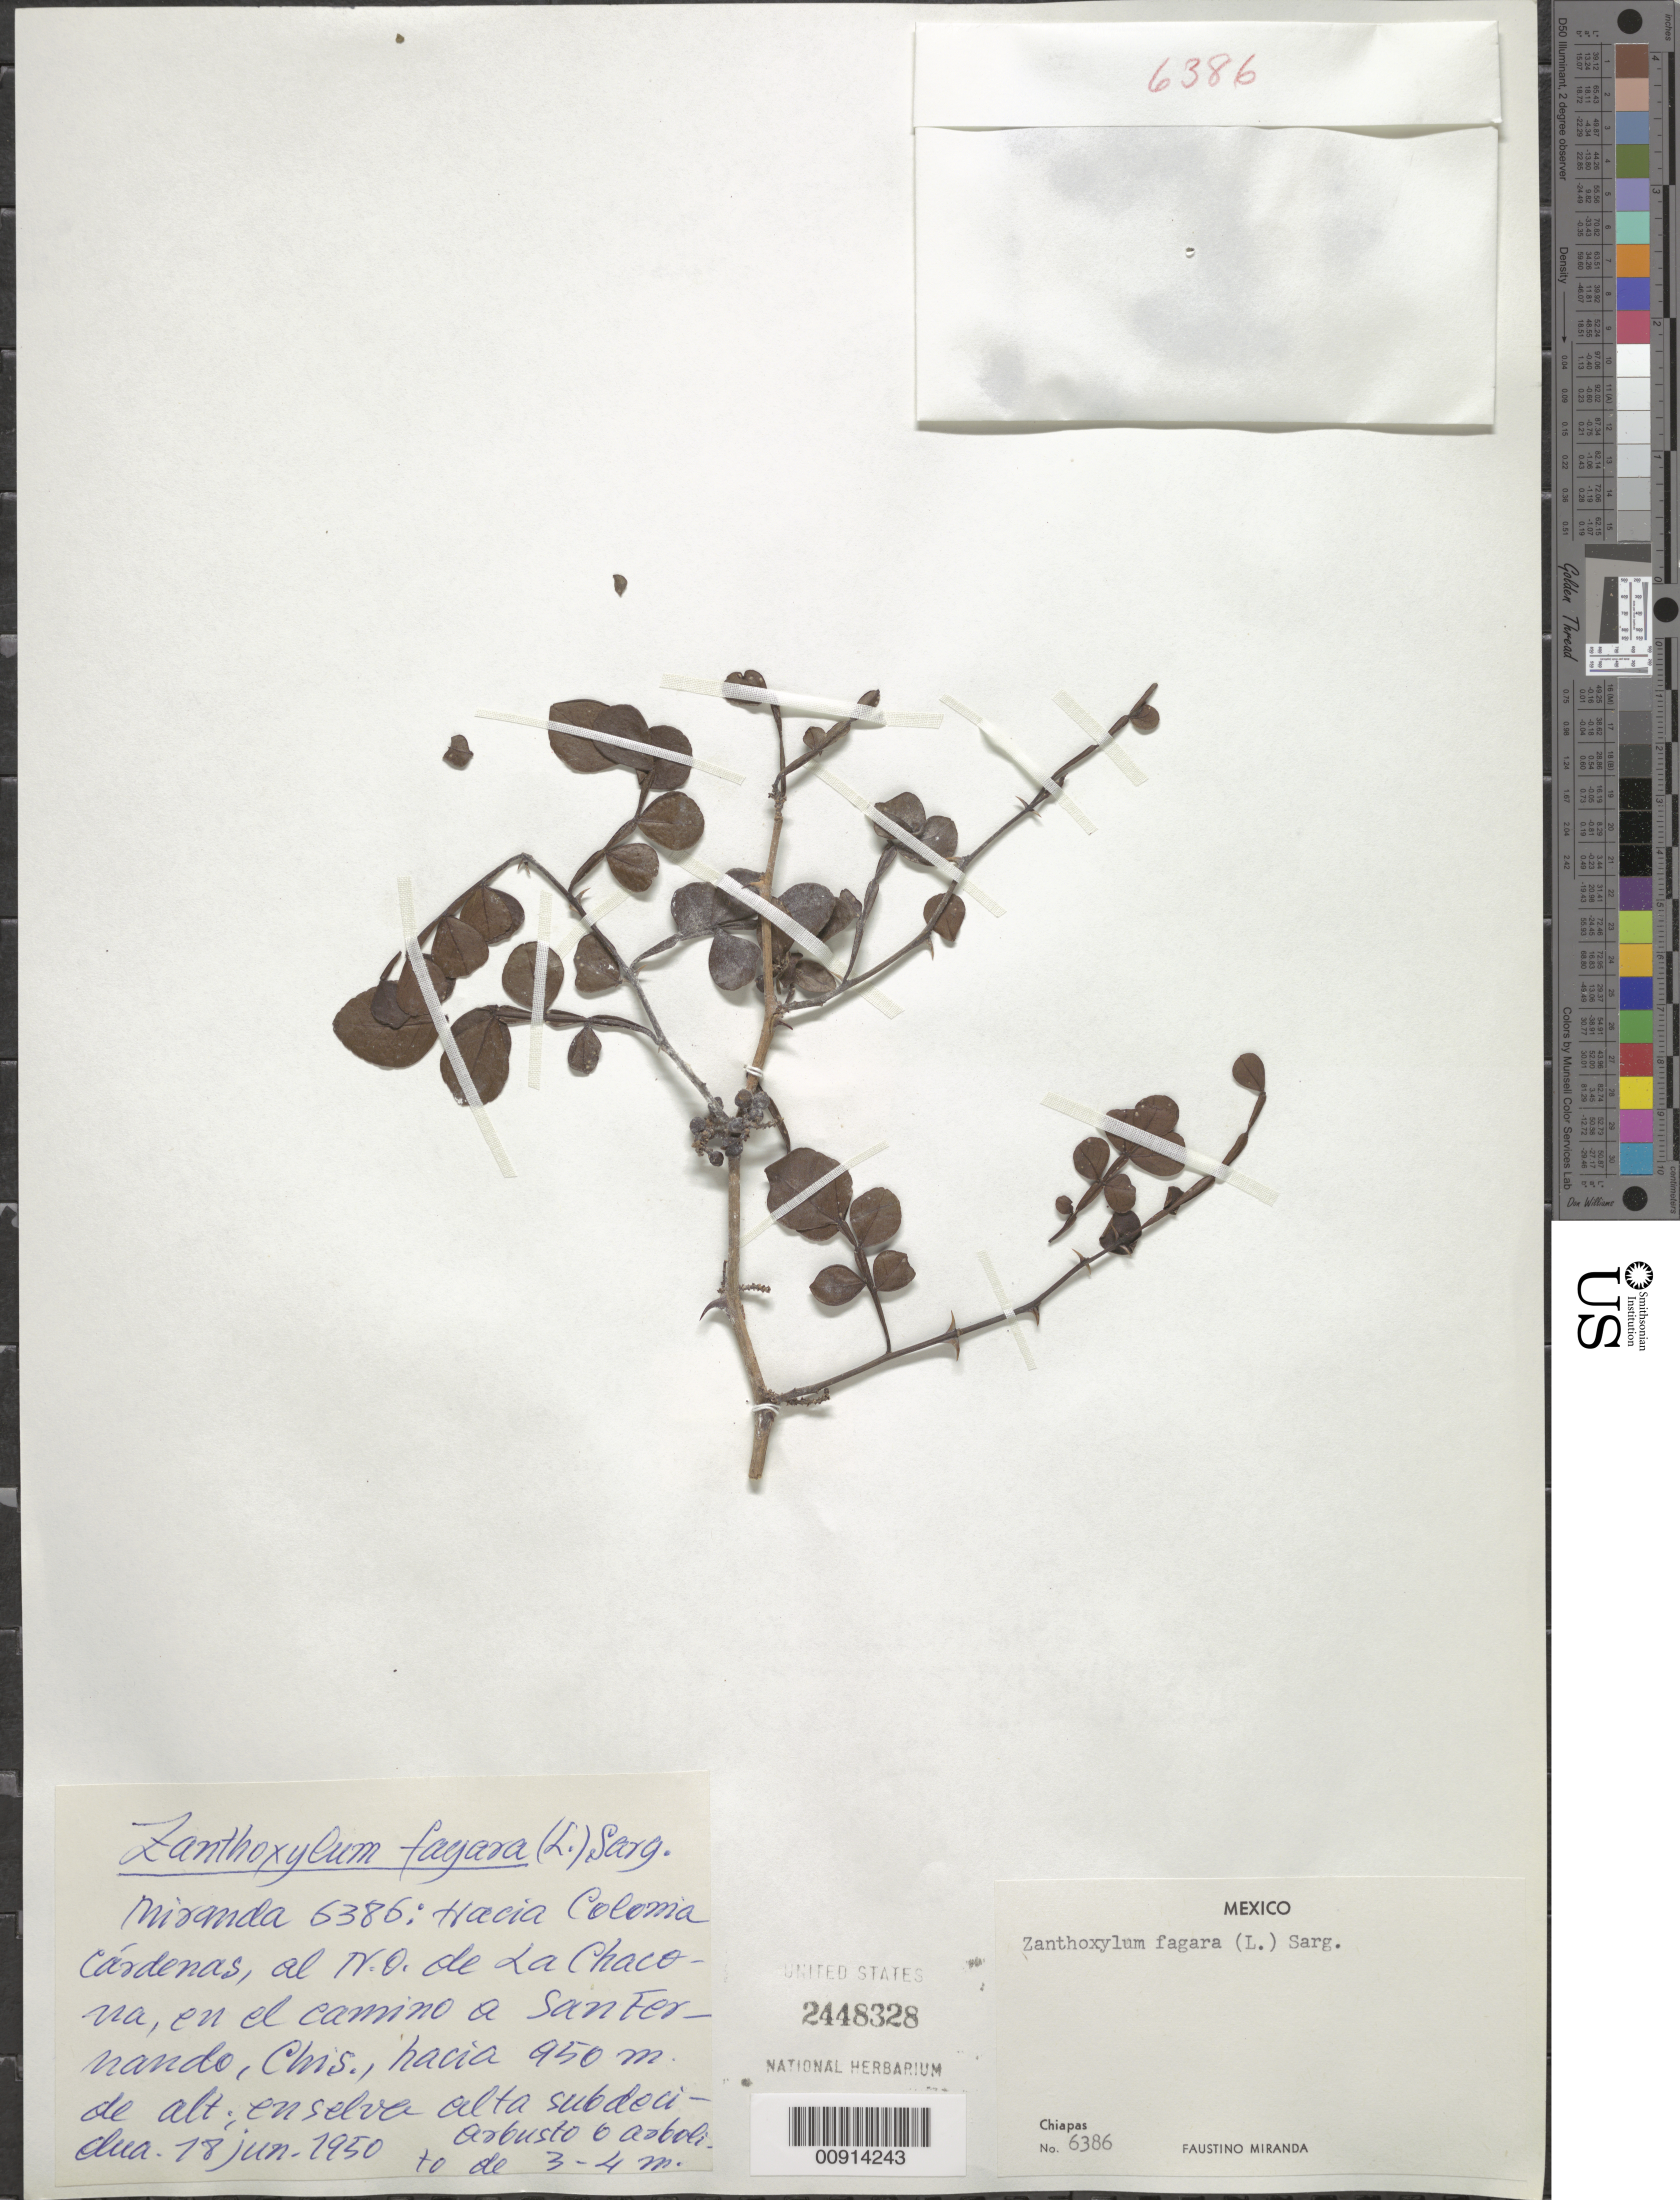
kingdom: Plantae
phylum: Tracheophyta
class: Magnoliopsida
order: Sapindales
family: Rutaceae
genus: Zanthoxylum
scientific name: Zanthoxylum fagara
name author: (L.) Sarg.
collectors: Miranda G., F.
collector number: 6386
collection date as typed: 18 Jun 1950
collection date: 1950-06-18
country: Mexico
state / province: Chiapas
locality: Hacia Colonia Cárdenas, al N.O. de La Chacona, en el camino a San Fernando, Chiapas.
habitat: En selva alta subdecidua.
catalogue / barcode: US 2448328